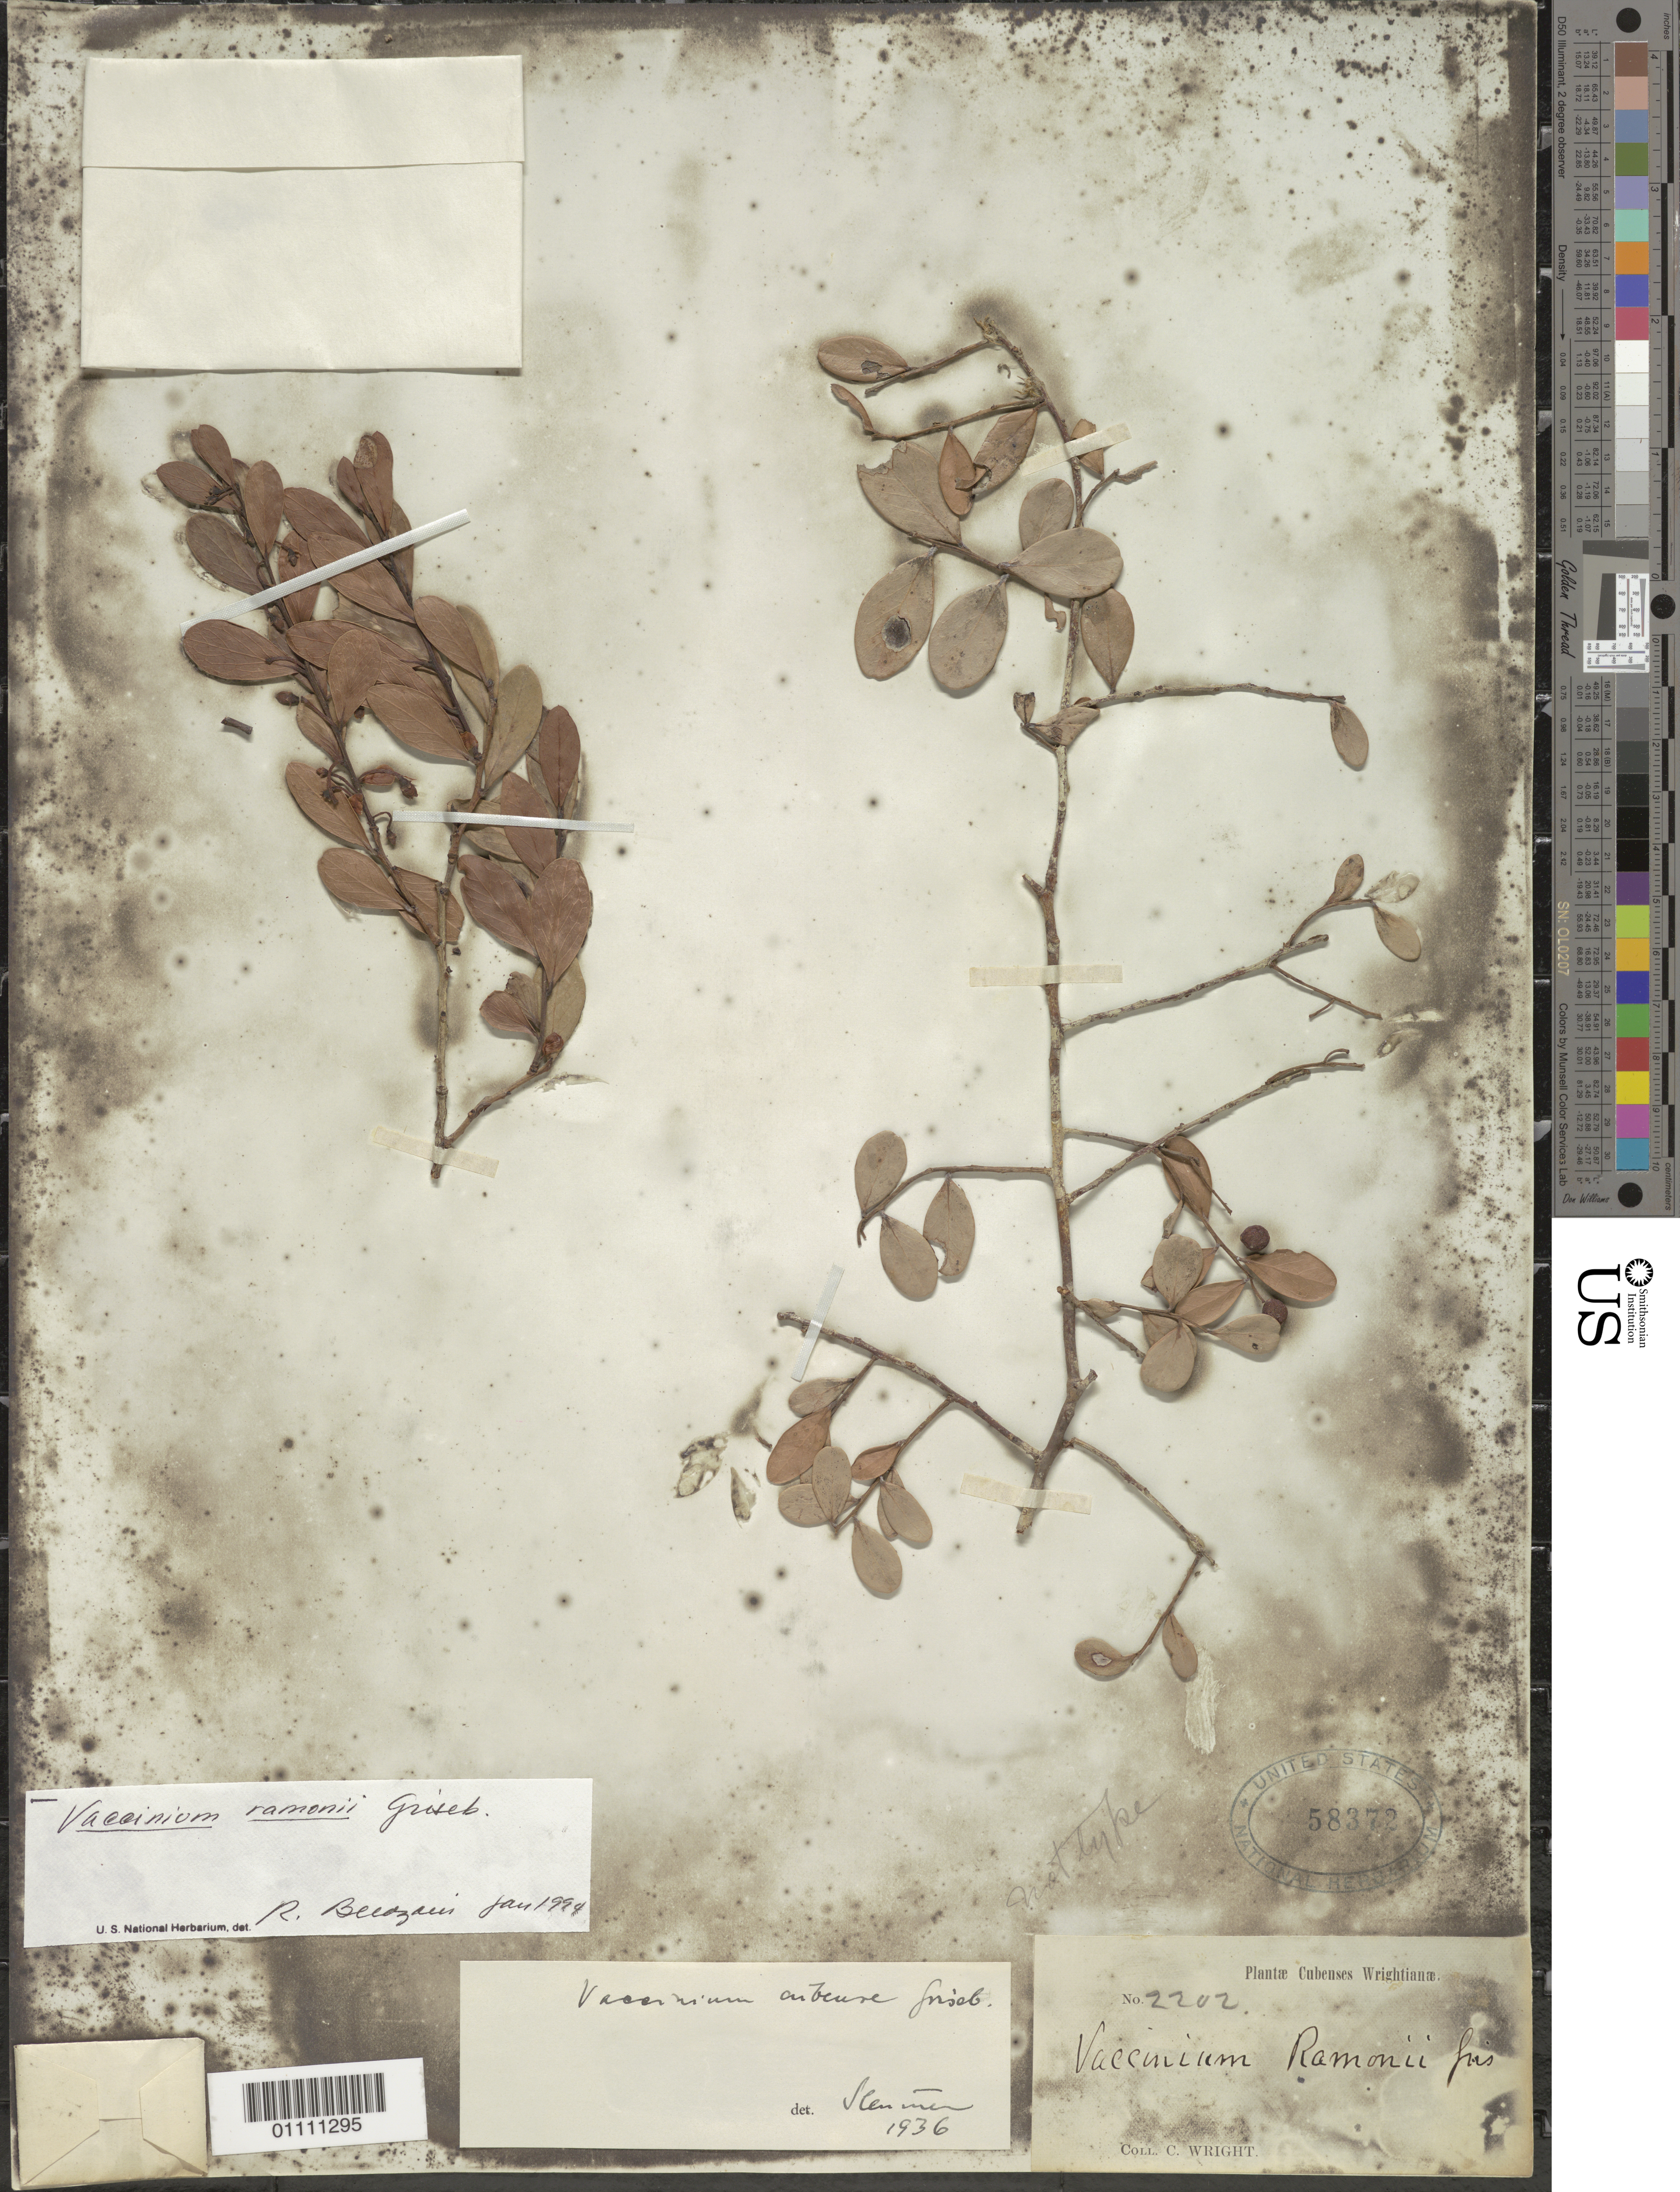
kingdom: Plantae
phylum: Tracheophyta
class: Magnoliopsida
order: Ericales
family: Ericaceae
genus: Vaccinium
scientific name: Vaccinium ramonii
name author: Griseb.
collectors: C. Wright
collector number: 2202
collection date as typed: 1800 to 1899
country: Cuba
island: Cuba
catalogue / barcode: US 58372